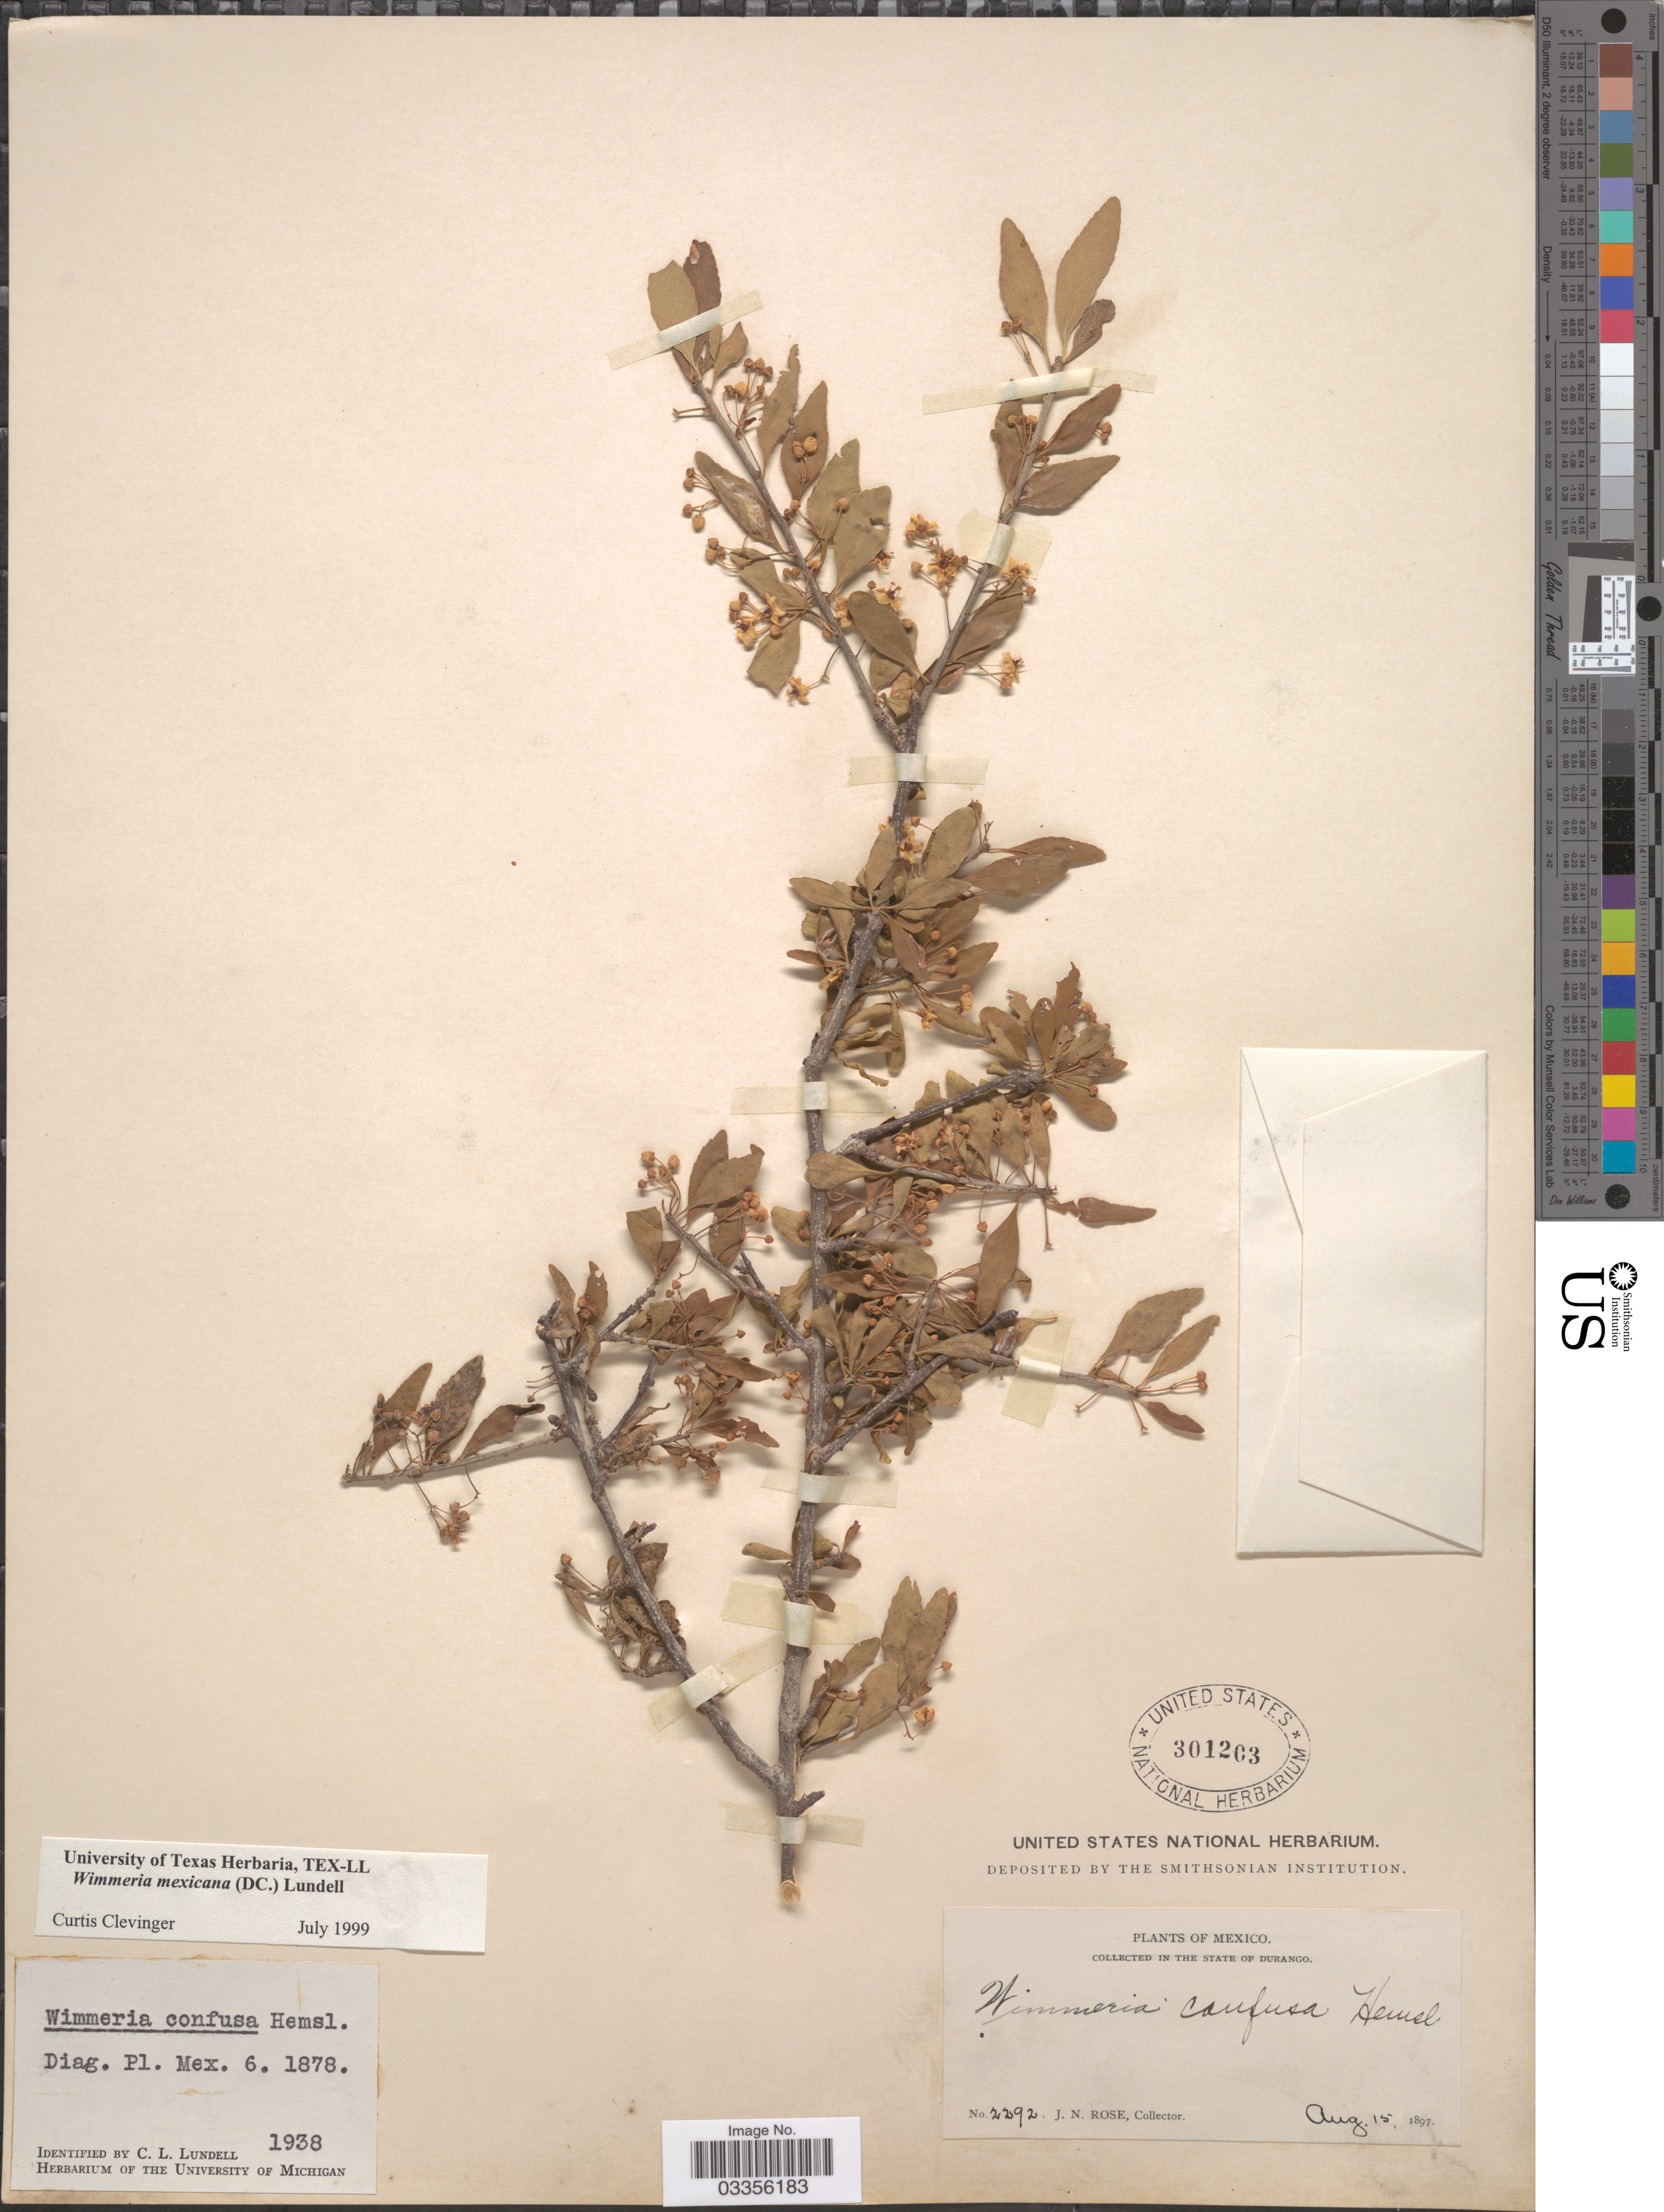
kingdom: Plantae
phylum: Tracheophyta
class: Magnoliopsida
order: Celastrales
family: Celastraceae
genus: Wimmeria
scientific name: Wimmeria mexicana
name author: (DC.) Lundell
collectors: J. N. Rose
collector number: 2292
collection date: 1897-08-15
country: Mexico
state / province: Durango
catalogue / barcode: US 301203